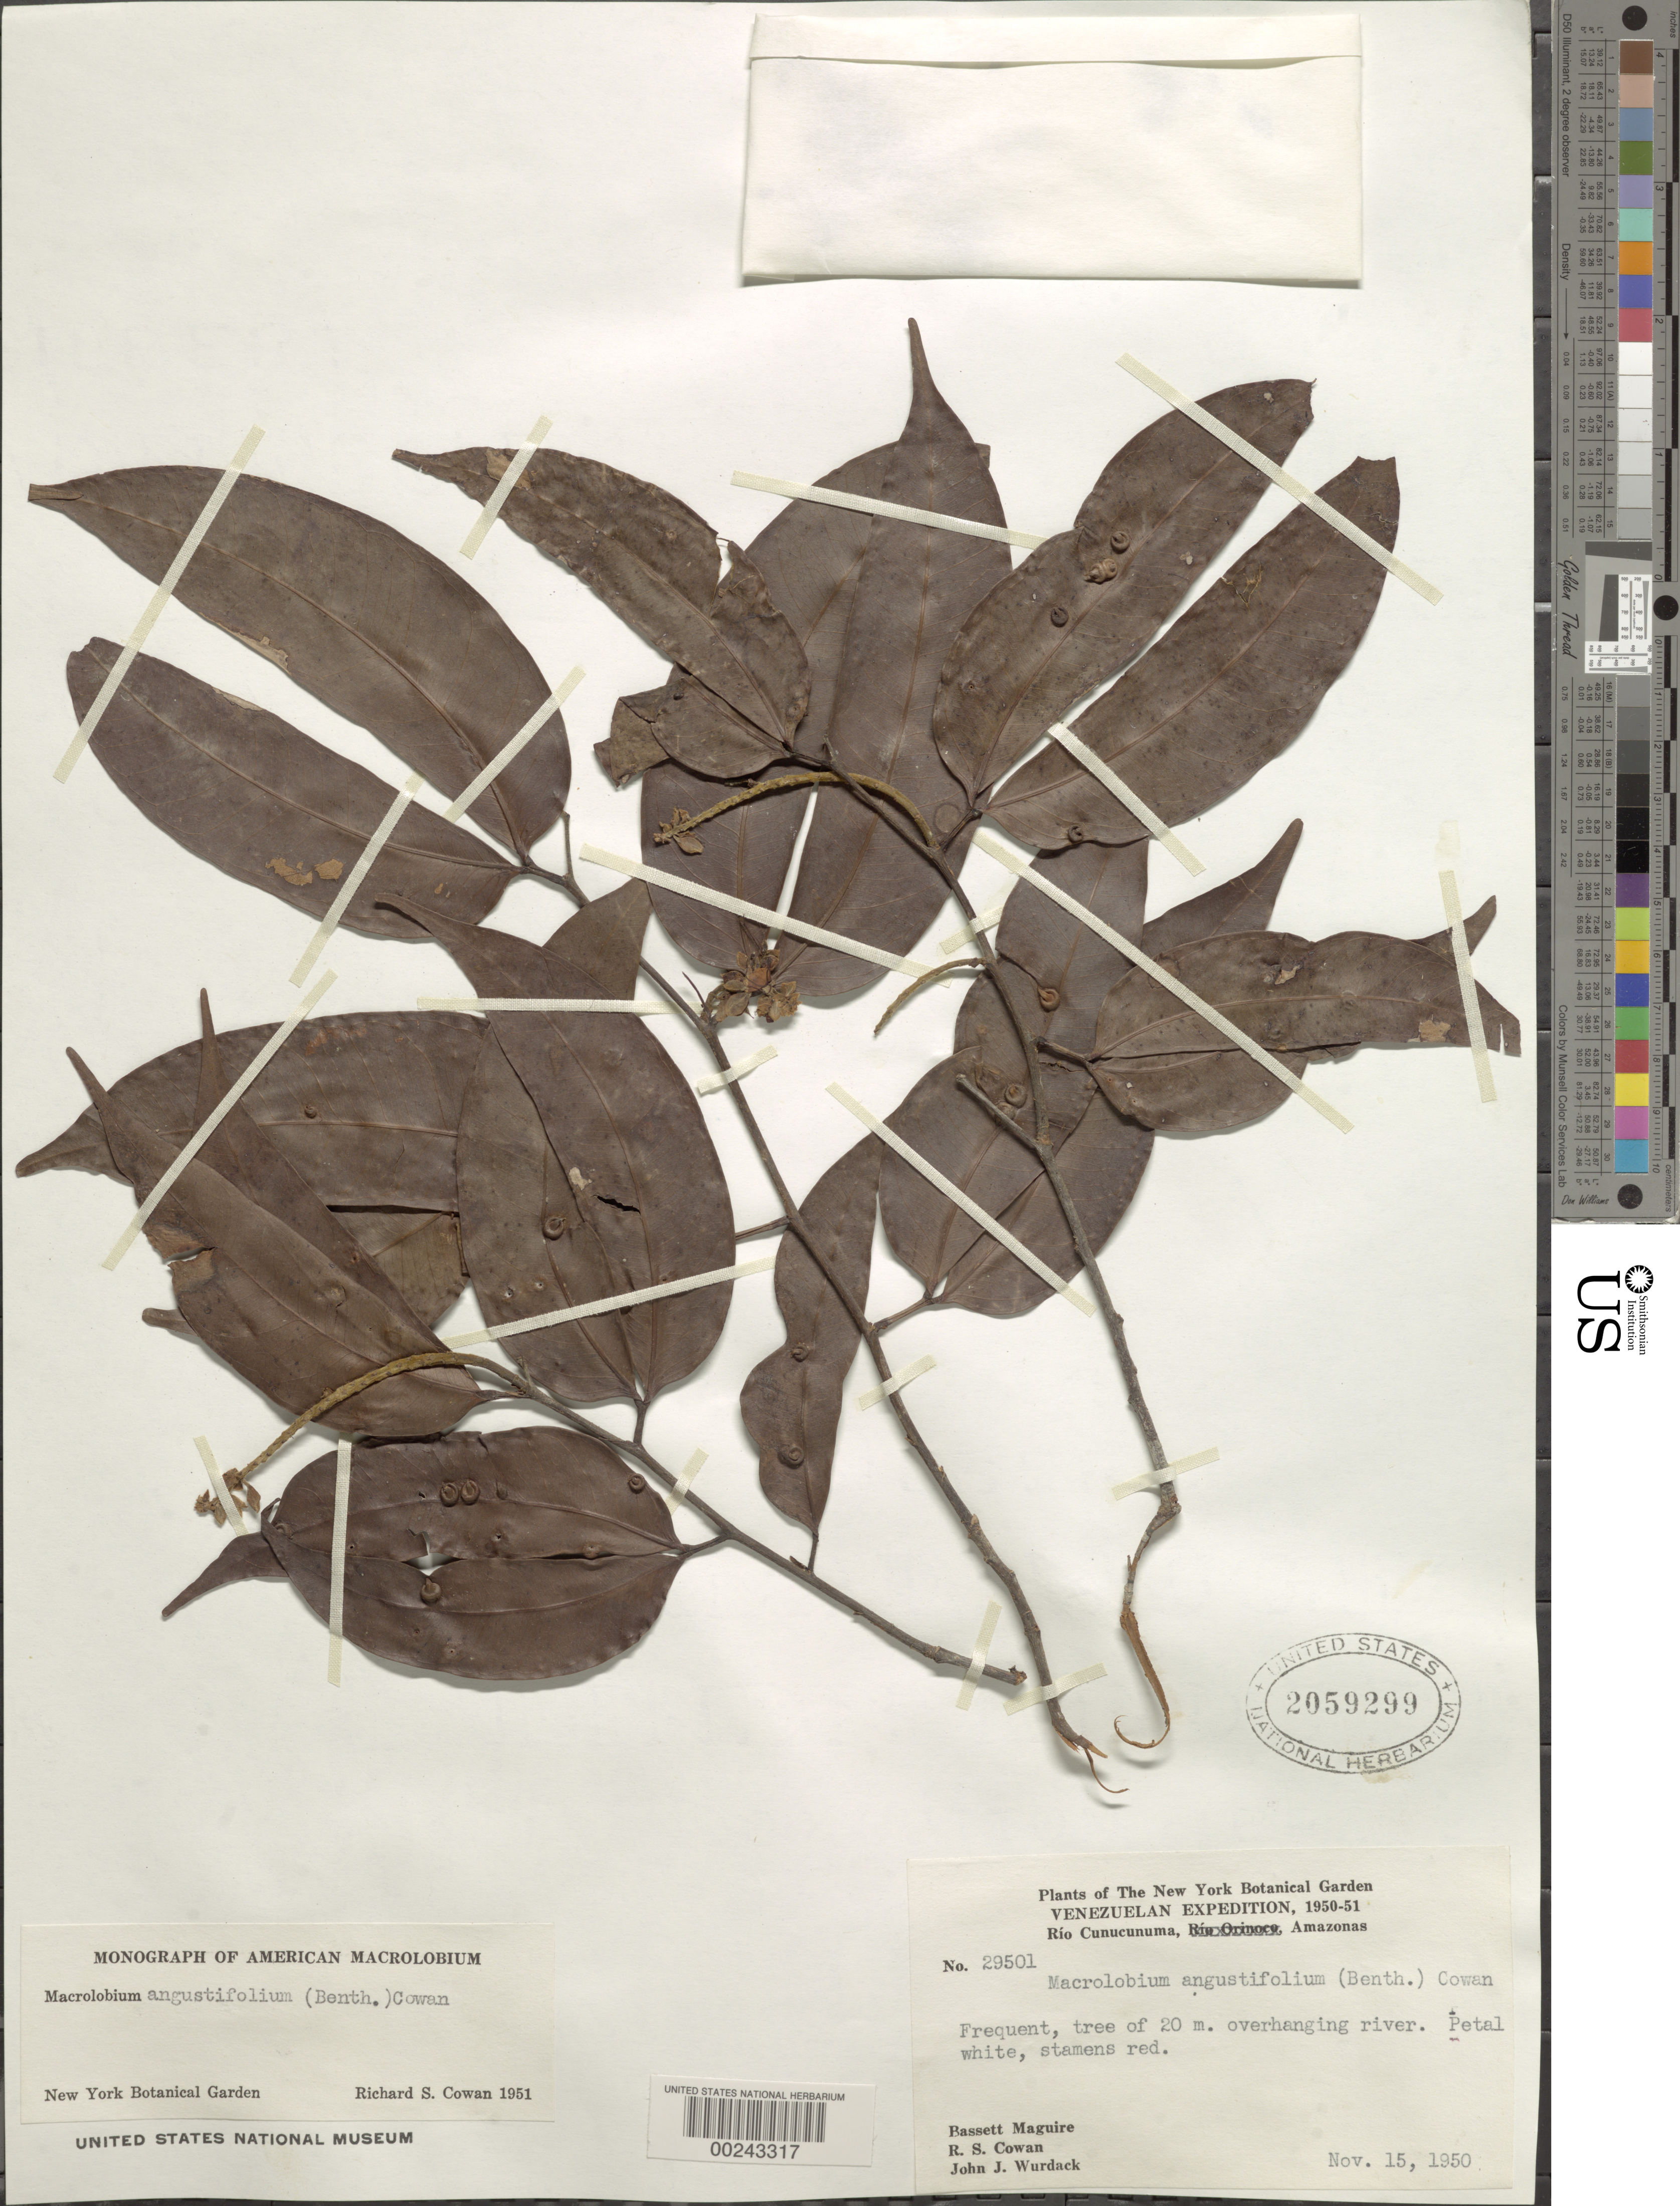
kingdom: Plantae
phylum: Tracheophyta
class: Magnoliopsida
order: Fabales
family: Fabaceae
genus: Macrolobium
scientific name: Macrolobium angustifolium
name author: (Benth.) R.S. Cowan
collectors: B. Maguire, R. S. Cowan & J. J. Wurdack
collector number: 29501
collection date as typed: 15 Nov 1950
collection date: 1950-11-15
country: Venezuela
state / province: Amazonas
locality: Rio Cunucunuma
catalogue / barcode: US 2059299